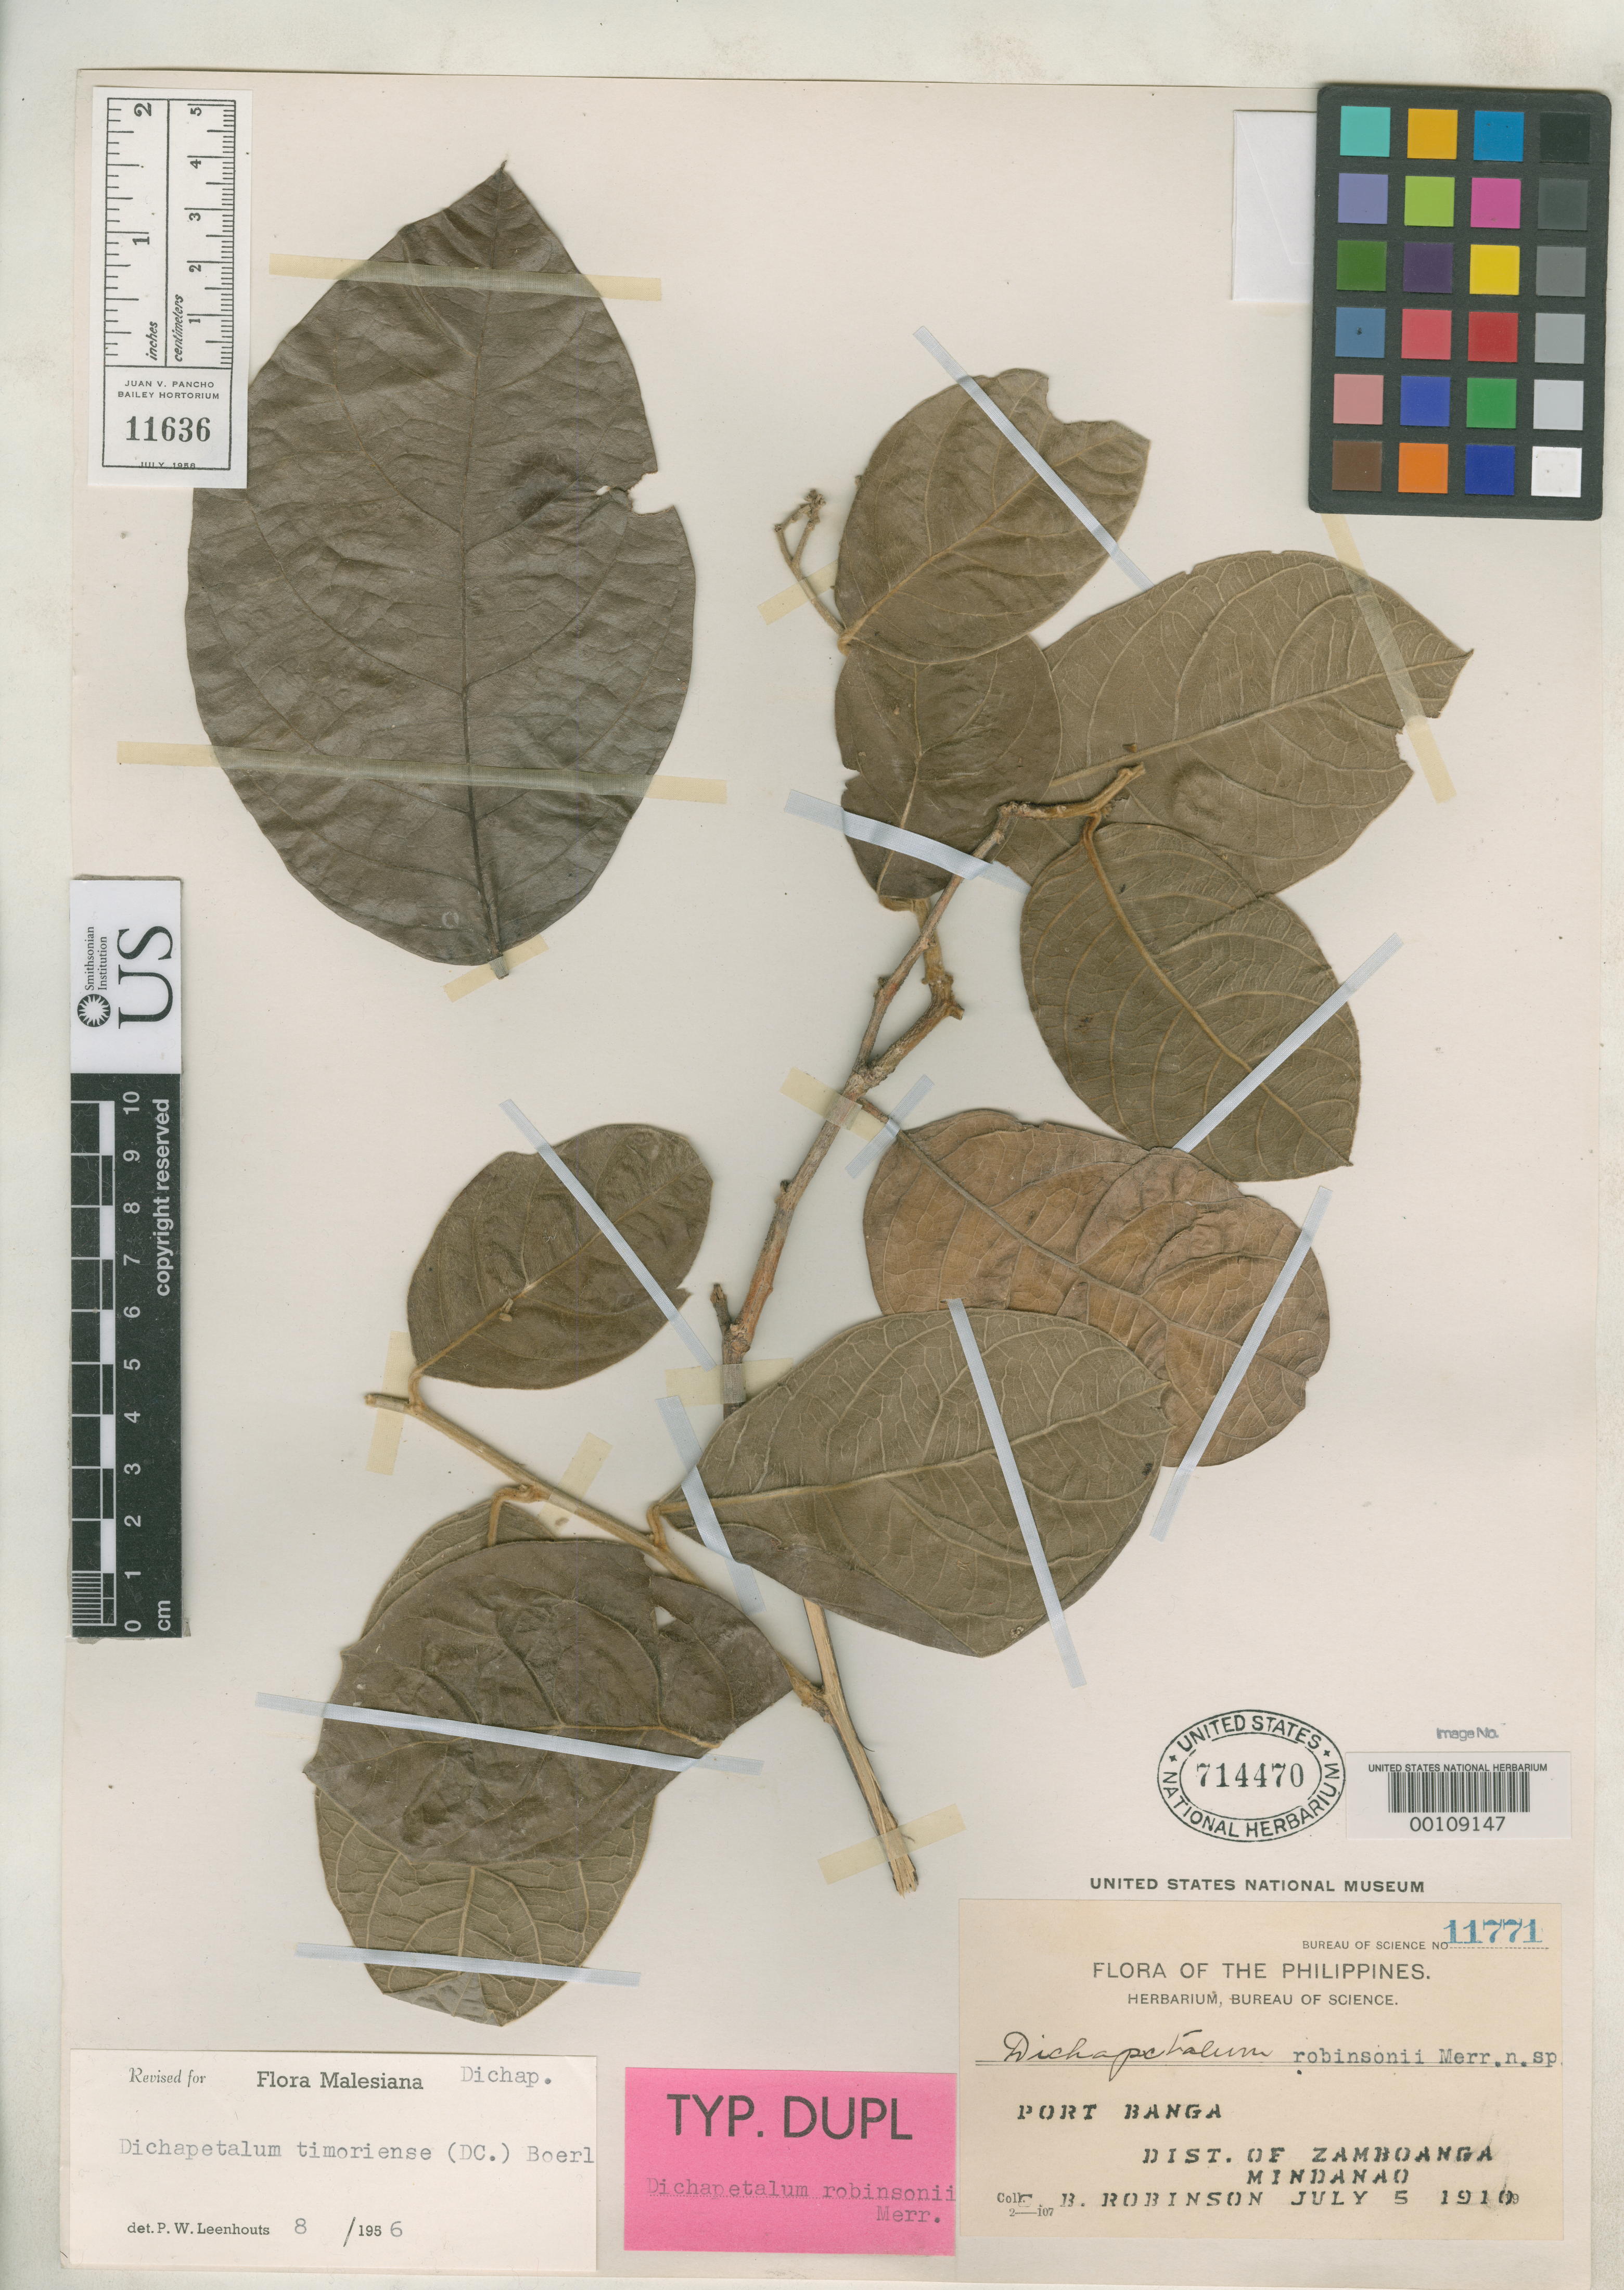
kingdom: Plantae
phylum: Tracheophyta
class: Magnoliopsida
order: Malpighiales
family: Dichapetalaceae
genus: Dichapetalum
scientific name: Dichapetalum robinsonii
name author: Merr.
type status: Isotype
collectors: C. Robinson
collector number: Bur. Sci. 11771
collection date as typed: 05 Jul 1910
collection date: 1910-07-05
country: Philippines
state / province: Zamboanga Peninsula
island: Mindanao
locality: Port Banga.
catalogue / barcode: US 714470